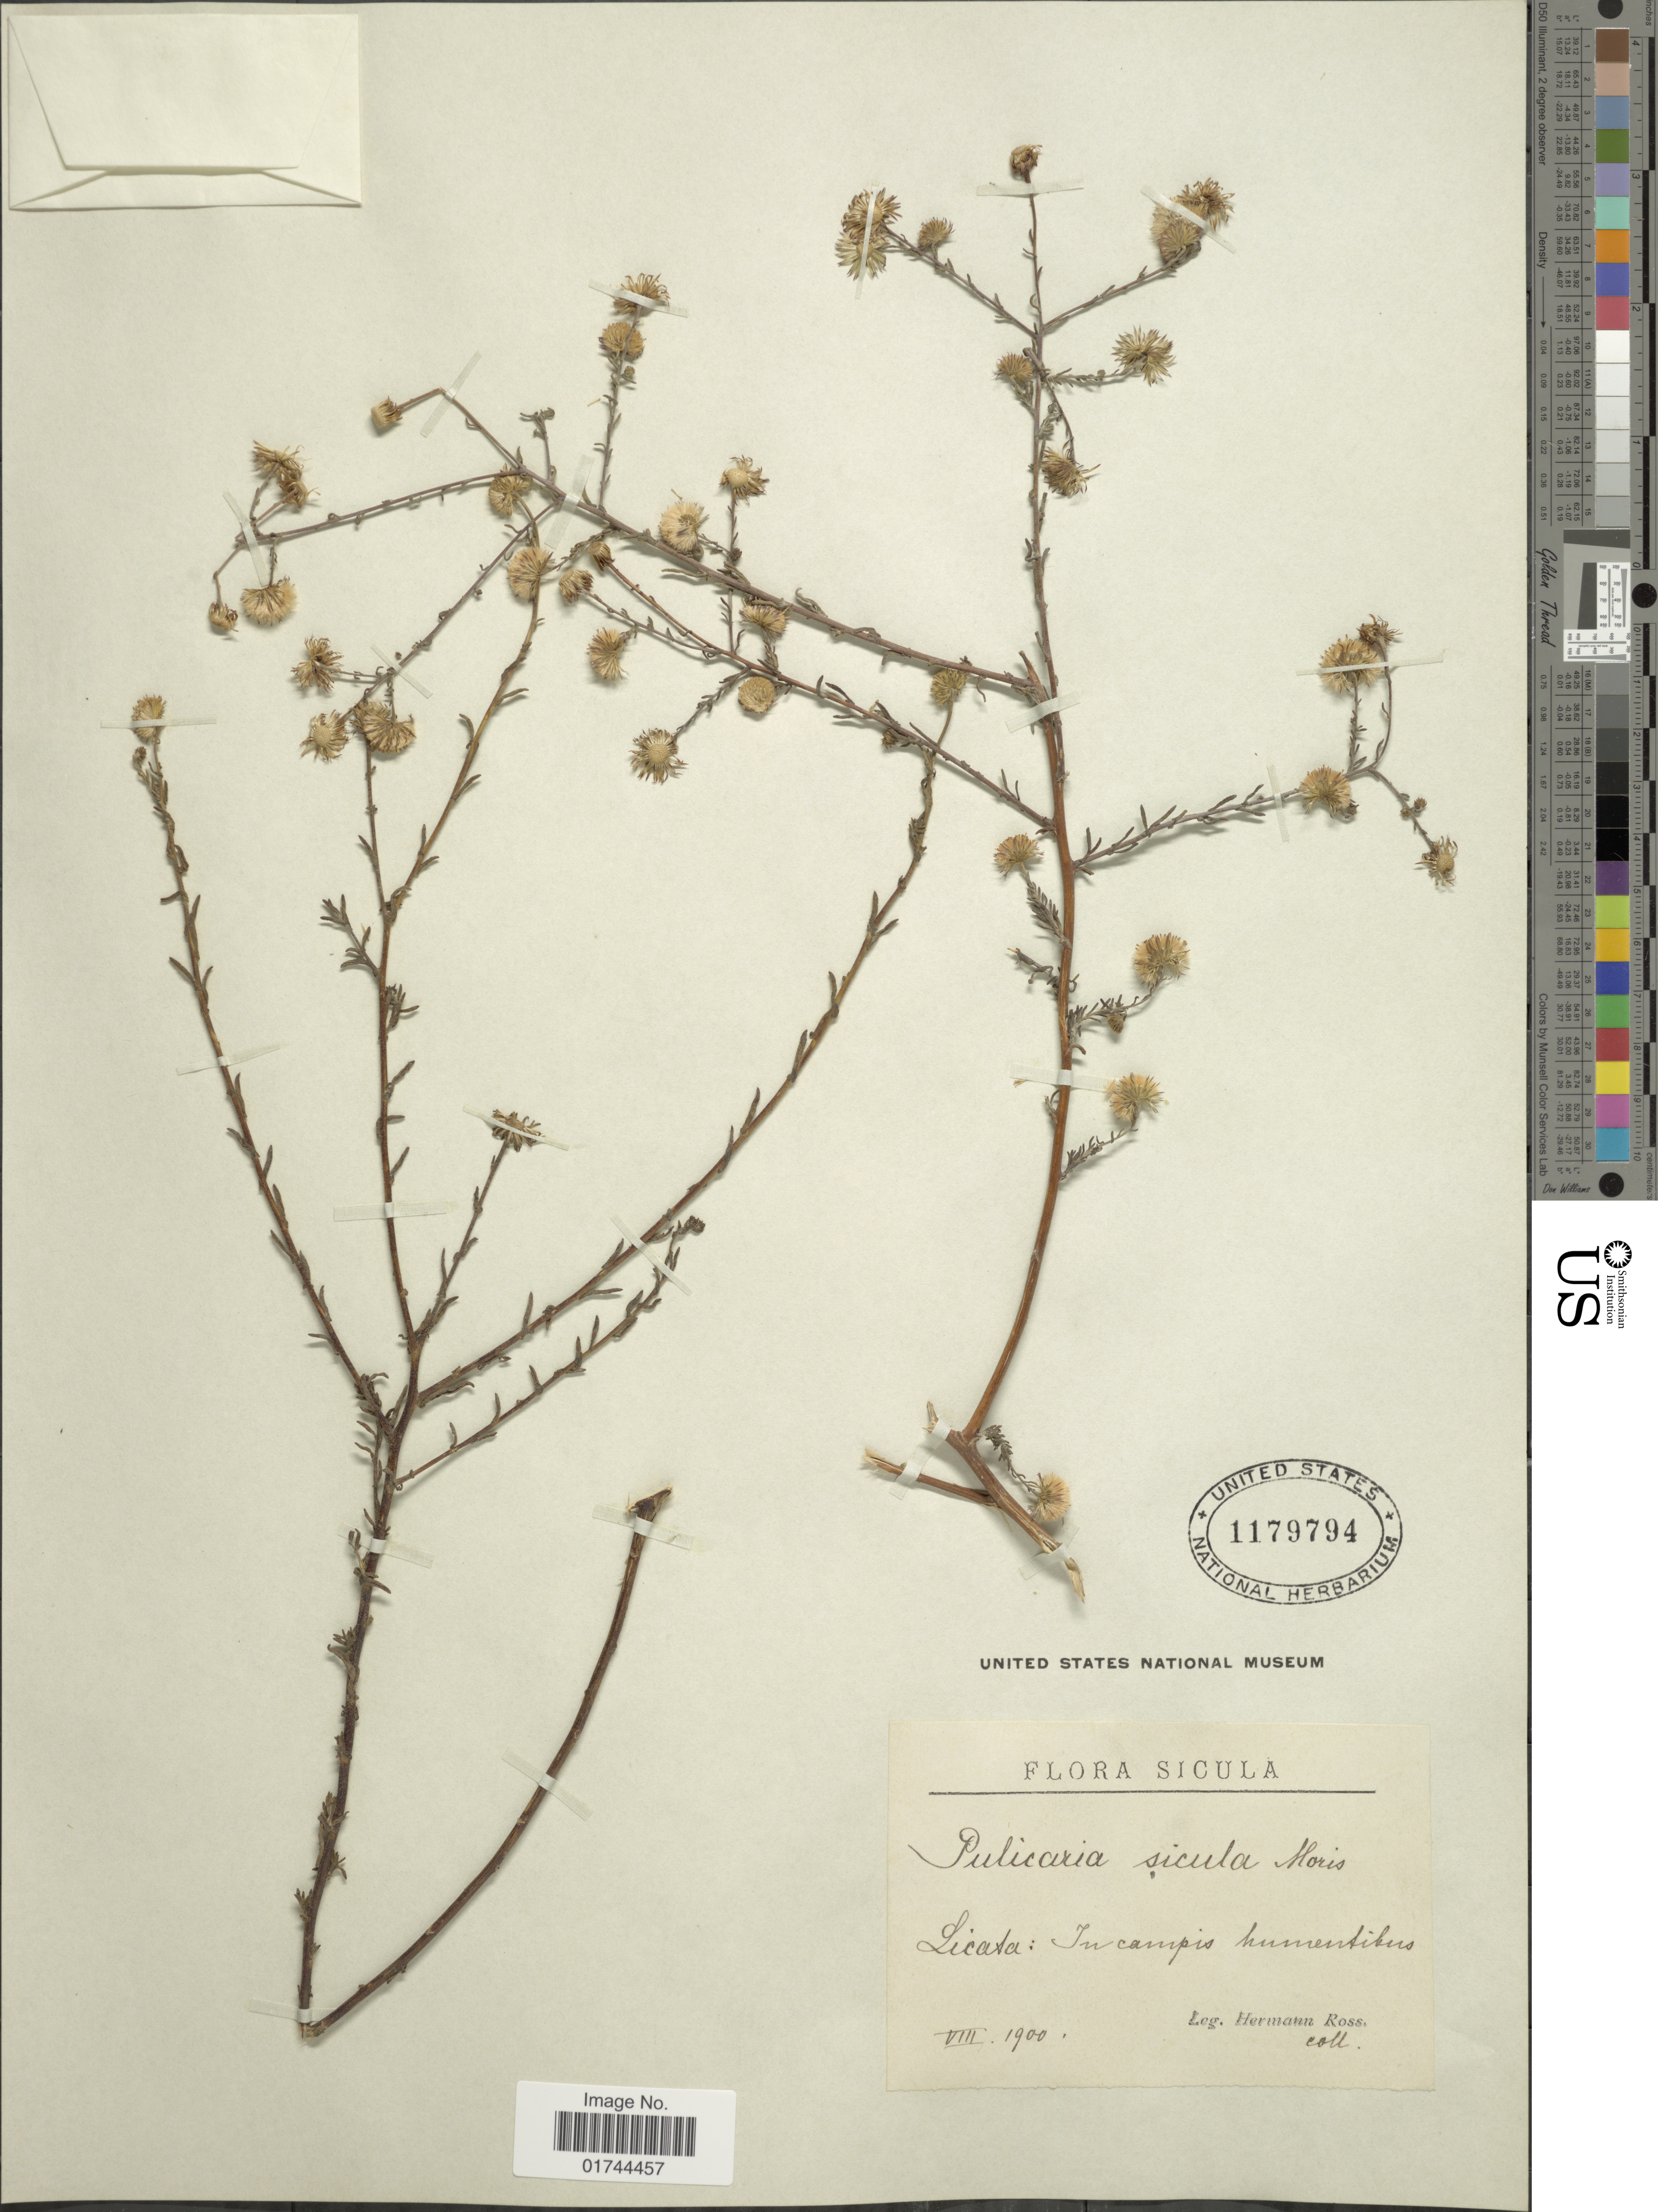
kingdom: Plantae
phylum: Tracheophyta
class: Magnoliopsida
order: Asterales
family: Asteraceae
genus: Pulicaria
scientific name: Pulicaria sicula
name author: (L.) Moris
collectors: H. Ross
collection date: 1900-08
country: Italy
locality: Sicula, Licata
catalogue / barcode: US 1179794